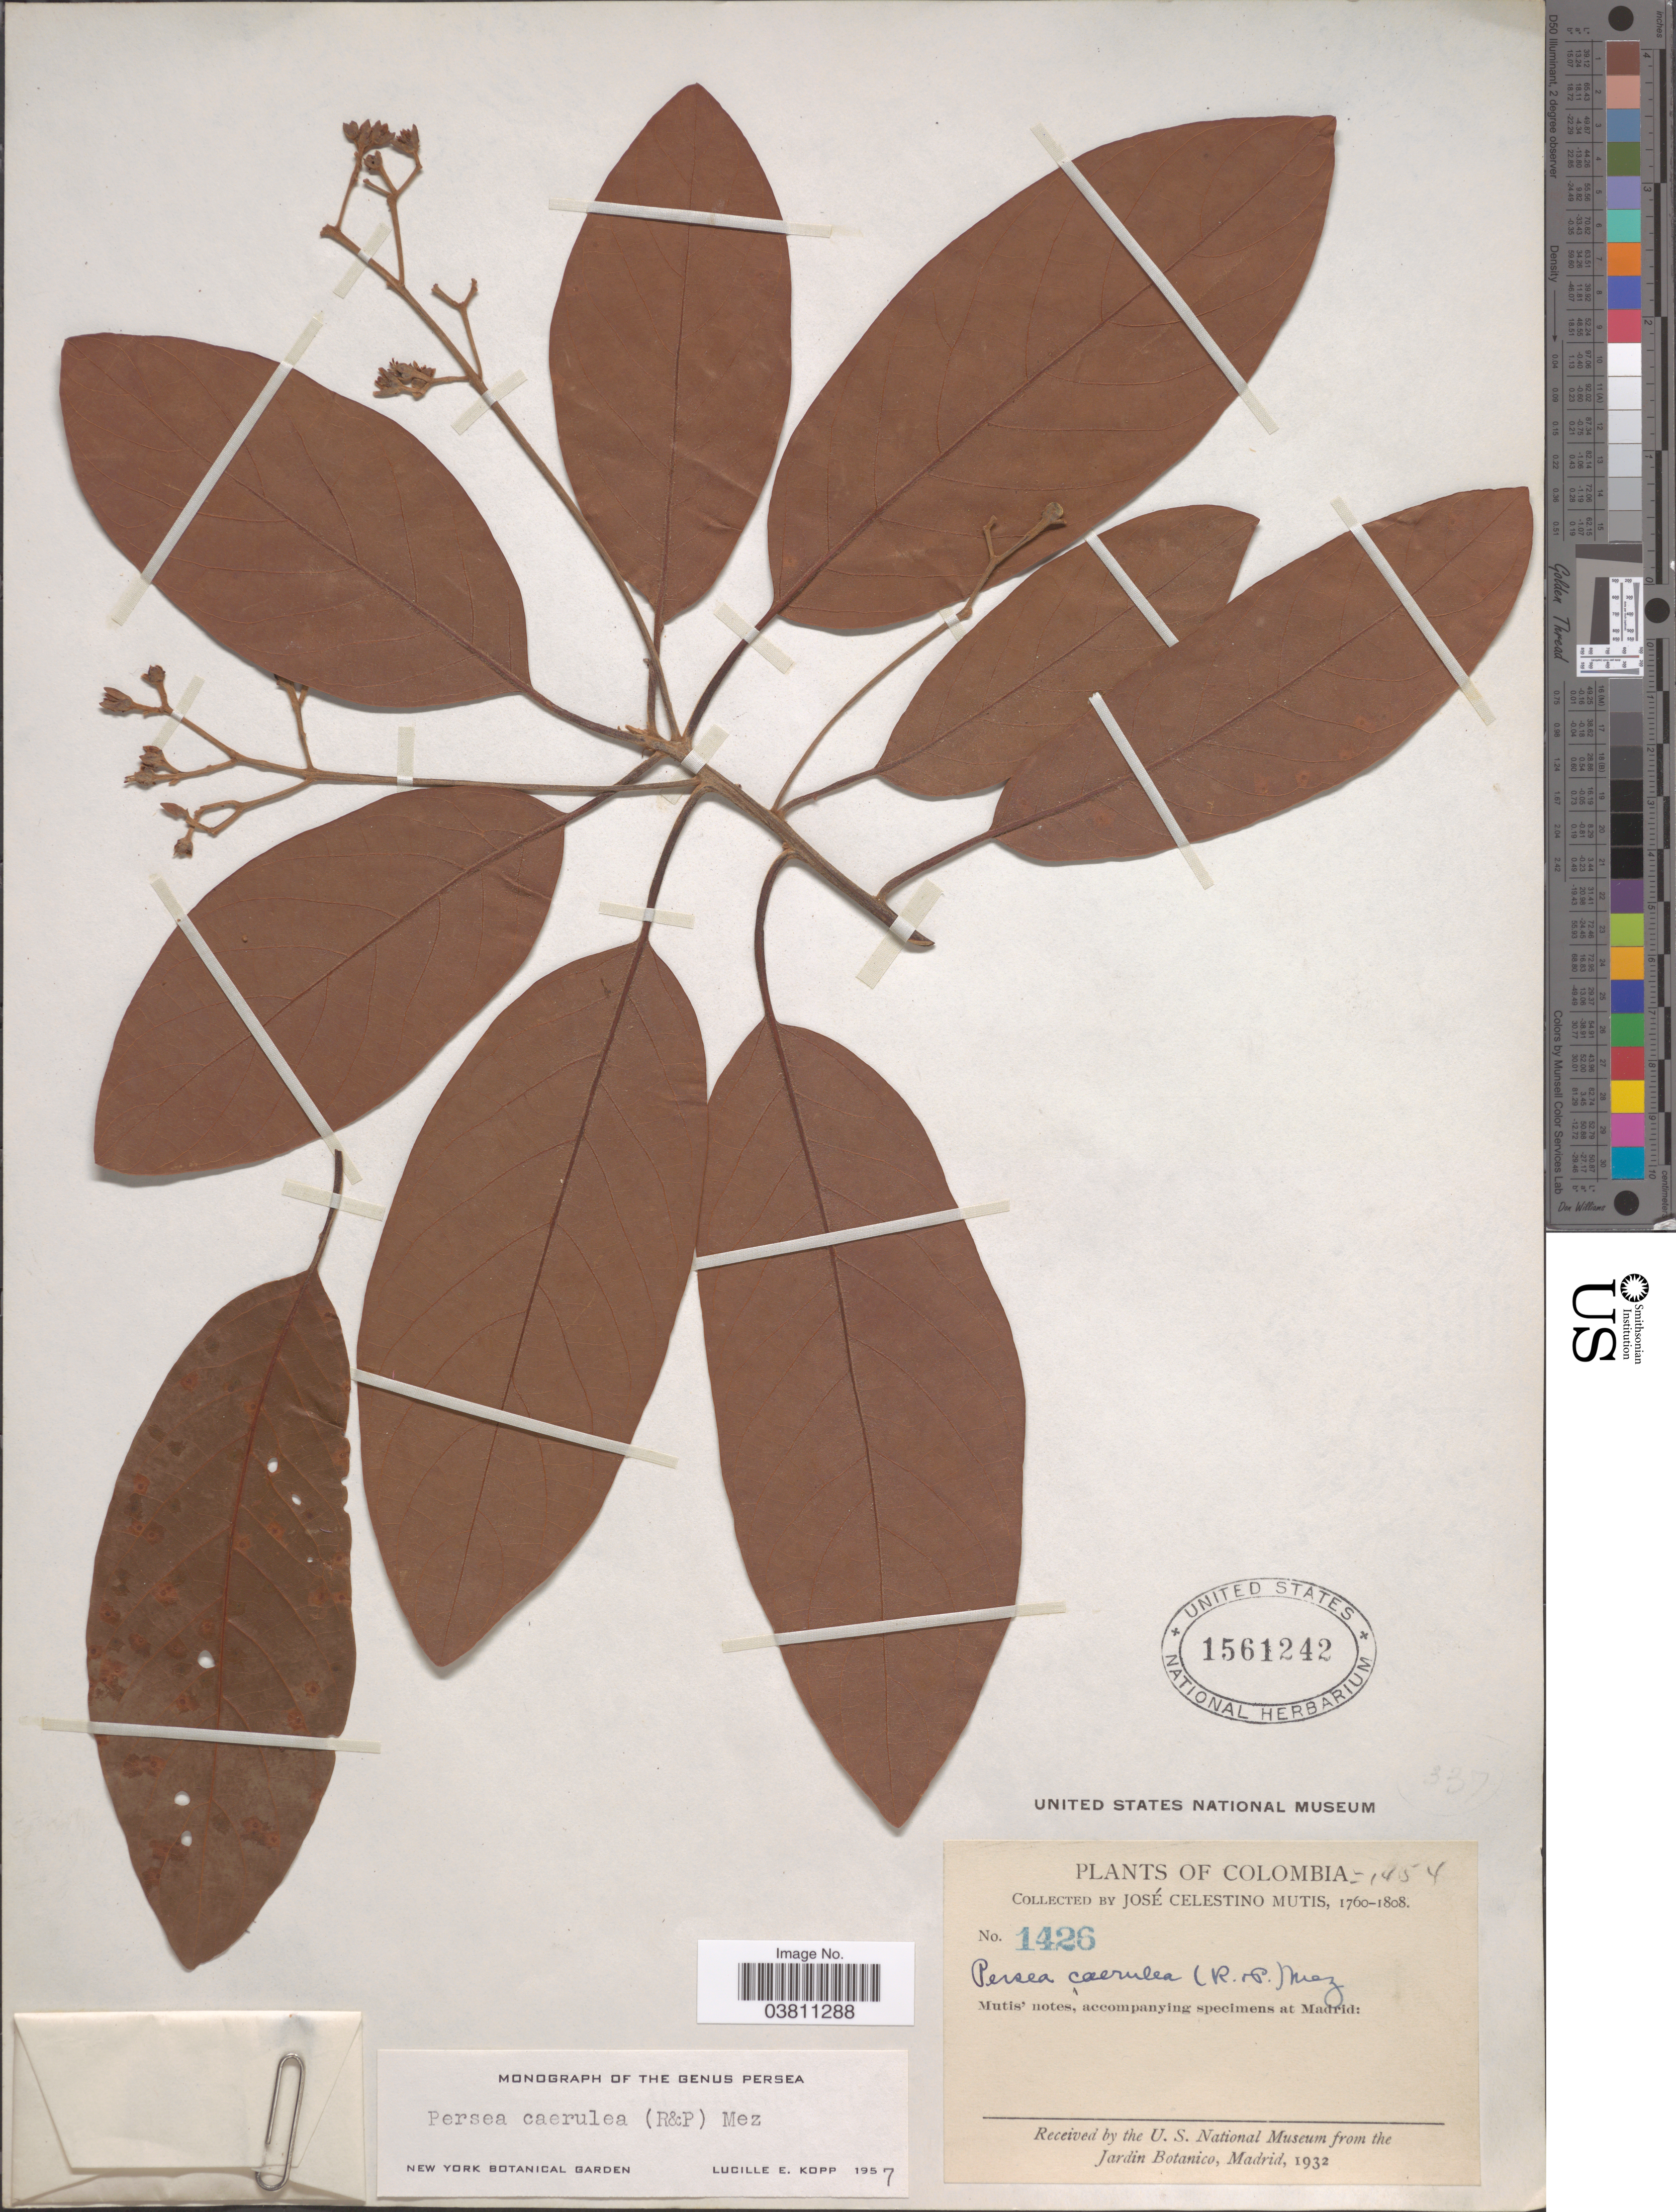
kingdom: Plantae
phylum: Tracheophyta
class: Magnoliopsida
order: Laurales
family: Lauraceae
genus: Persea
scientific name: Persea caerulea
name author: (Ruiz & Pav.) Mez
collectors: J. C. B. Mutis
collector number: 1426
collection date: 1760/1808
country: Colombia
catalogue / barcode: US 1561242